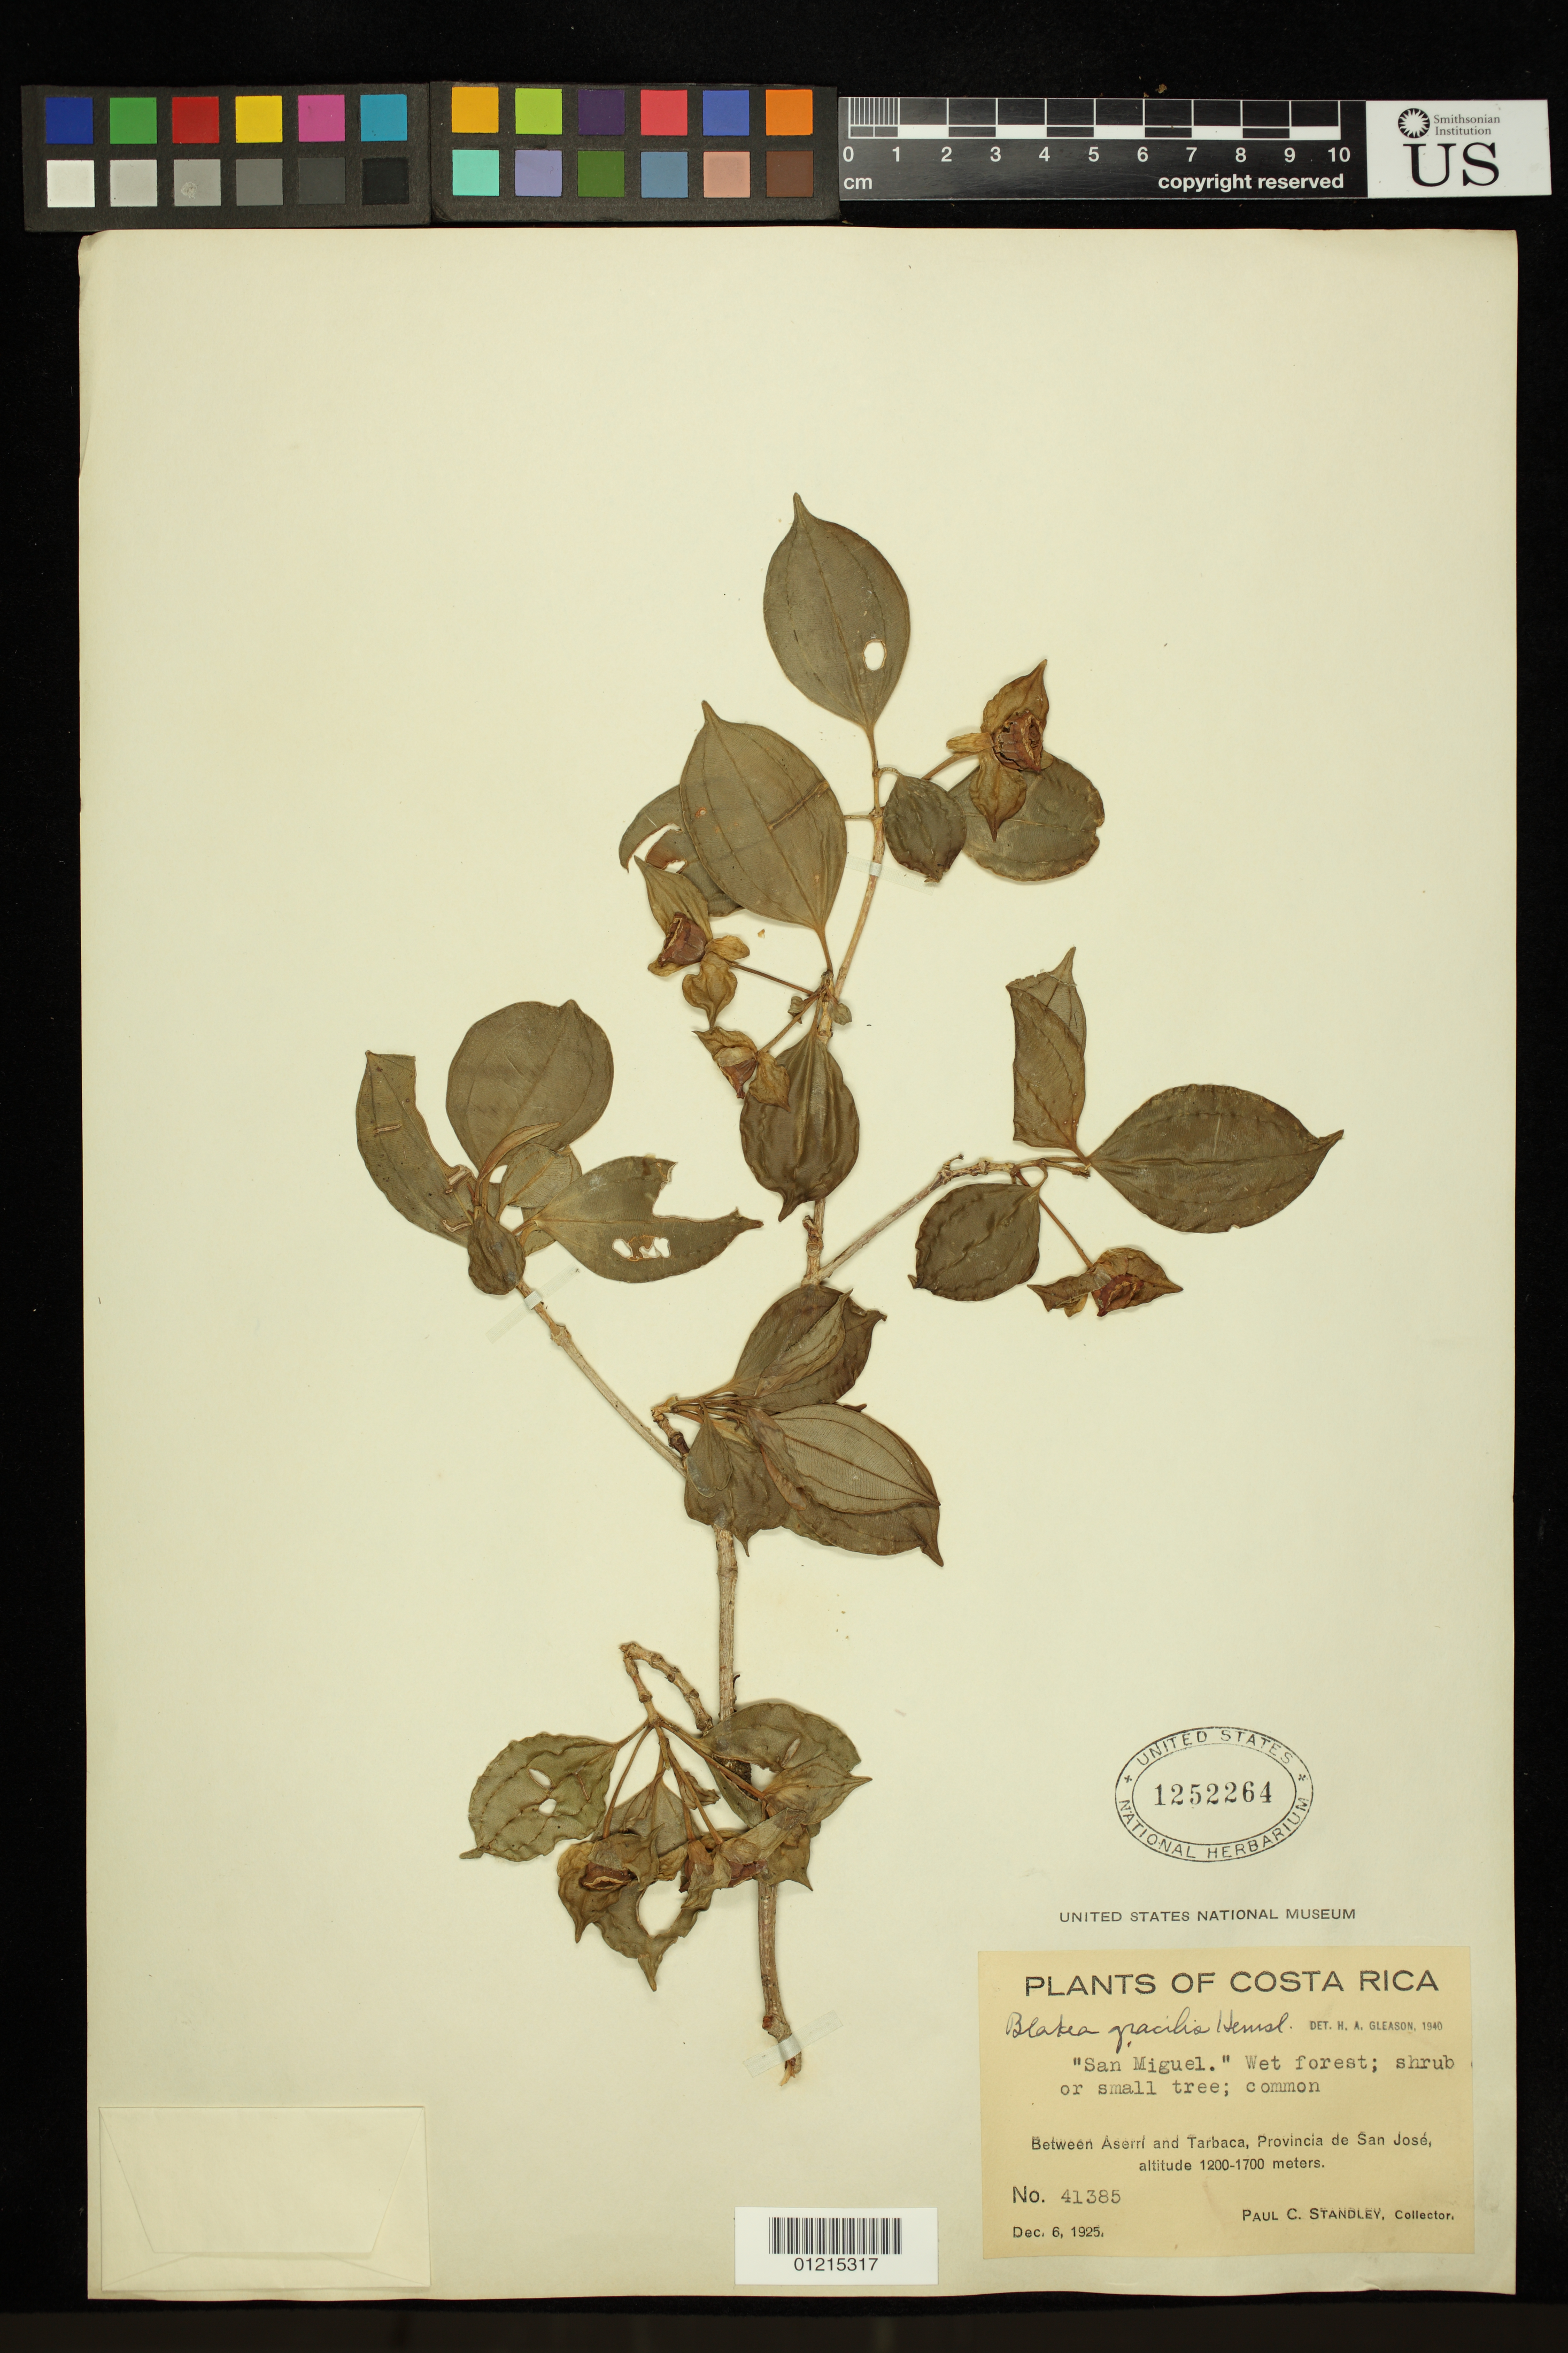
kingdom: Plantae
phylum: Tracheophyta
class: Magnoliopsida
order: Myrtales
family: Melastomataceae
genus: Blakea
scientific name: Blakea gracilis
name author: Hemsl.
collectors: P. C. Standley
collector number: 41385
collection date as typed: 6 Dec 1925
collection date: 1925-12-06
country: Costa Rica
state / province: San Jose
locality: Between Aserrí and Tarbaca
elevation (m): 1200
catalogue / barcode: US 1252264